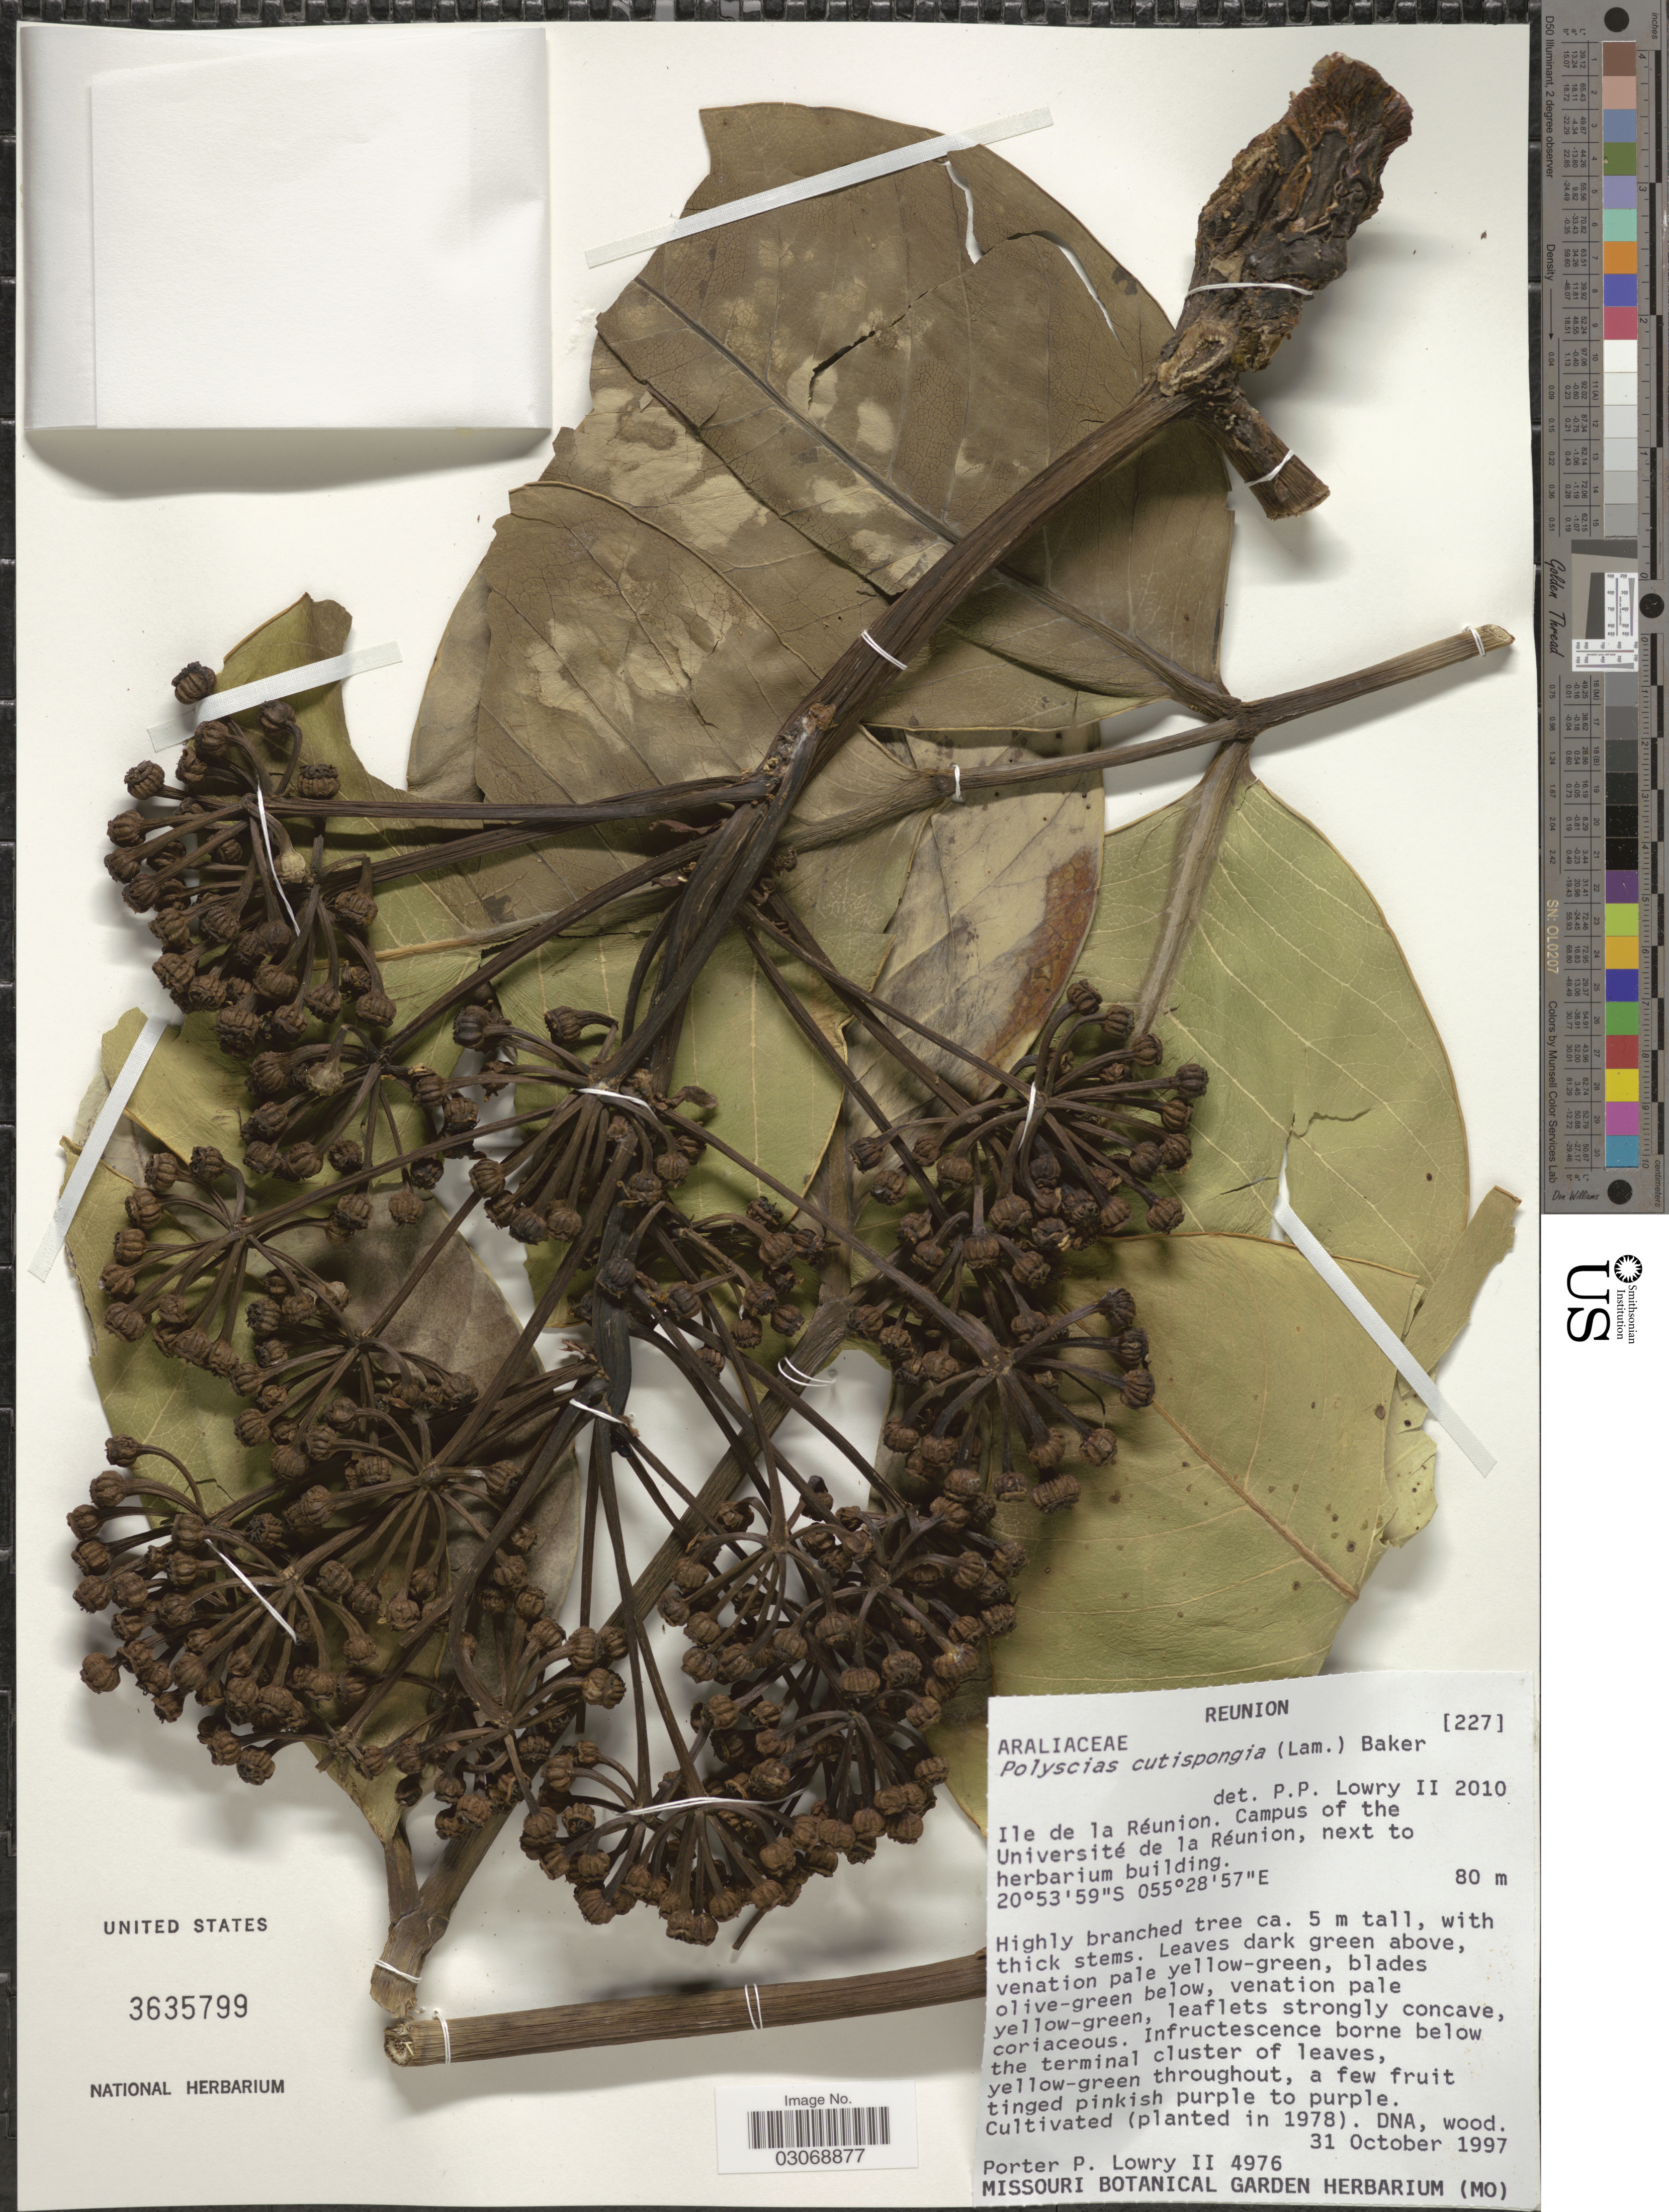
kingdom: Plantae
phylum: Tracheophyta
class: Magnoliopsida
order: Apiales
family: Araliaceae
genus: Polyscias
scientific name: Polyscias cutispongia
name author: (Lam.) Baker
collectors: P. P. Lowry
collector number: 4976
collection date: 1997-10-31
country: Reunion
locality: Ile de la Réunion. Campus of the Université de la Réunion, next to herbarium building.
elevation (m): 80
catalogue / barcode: US 3635799